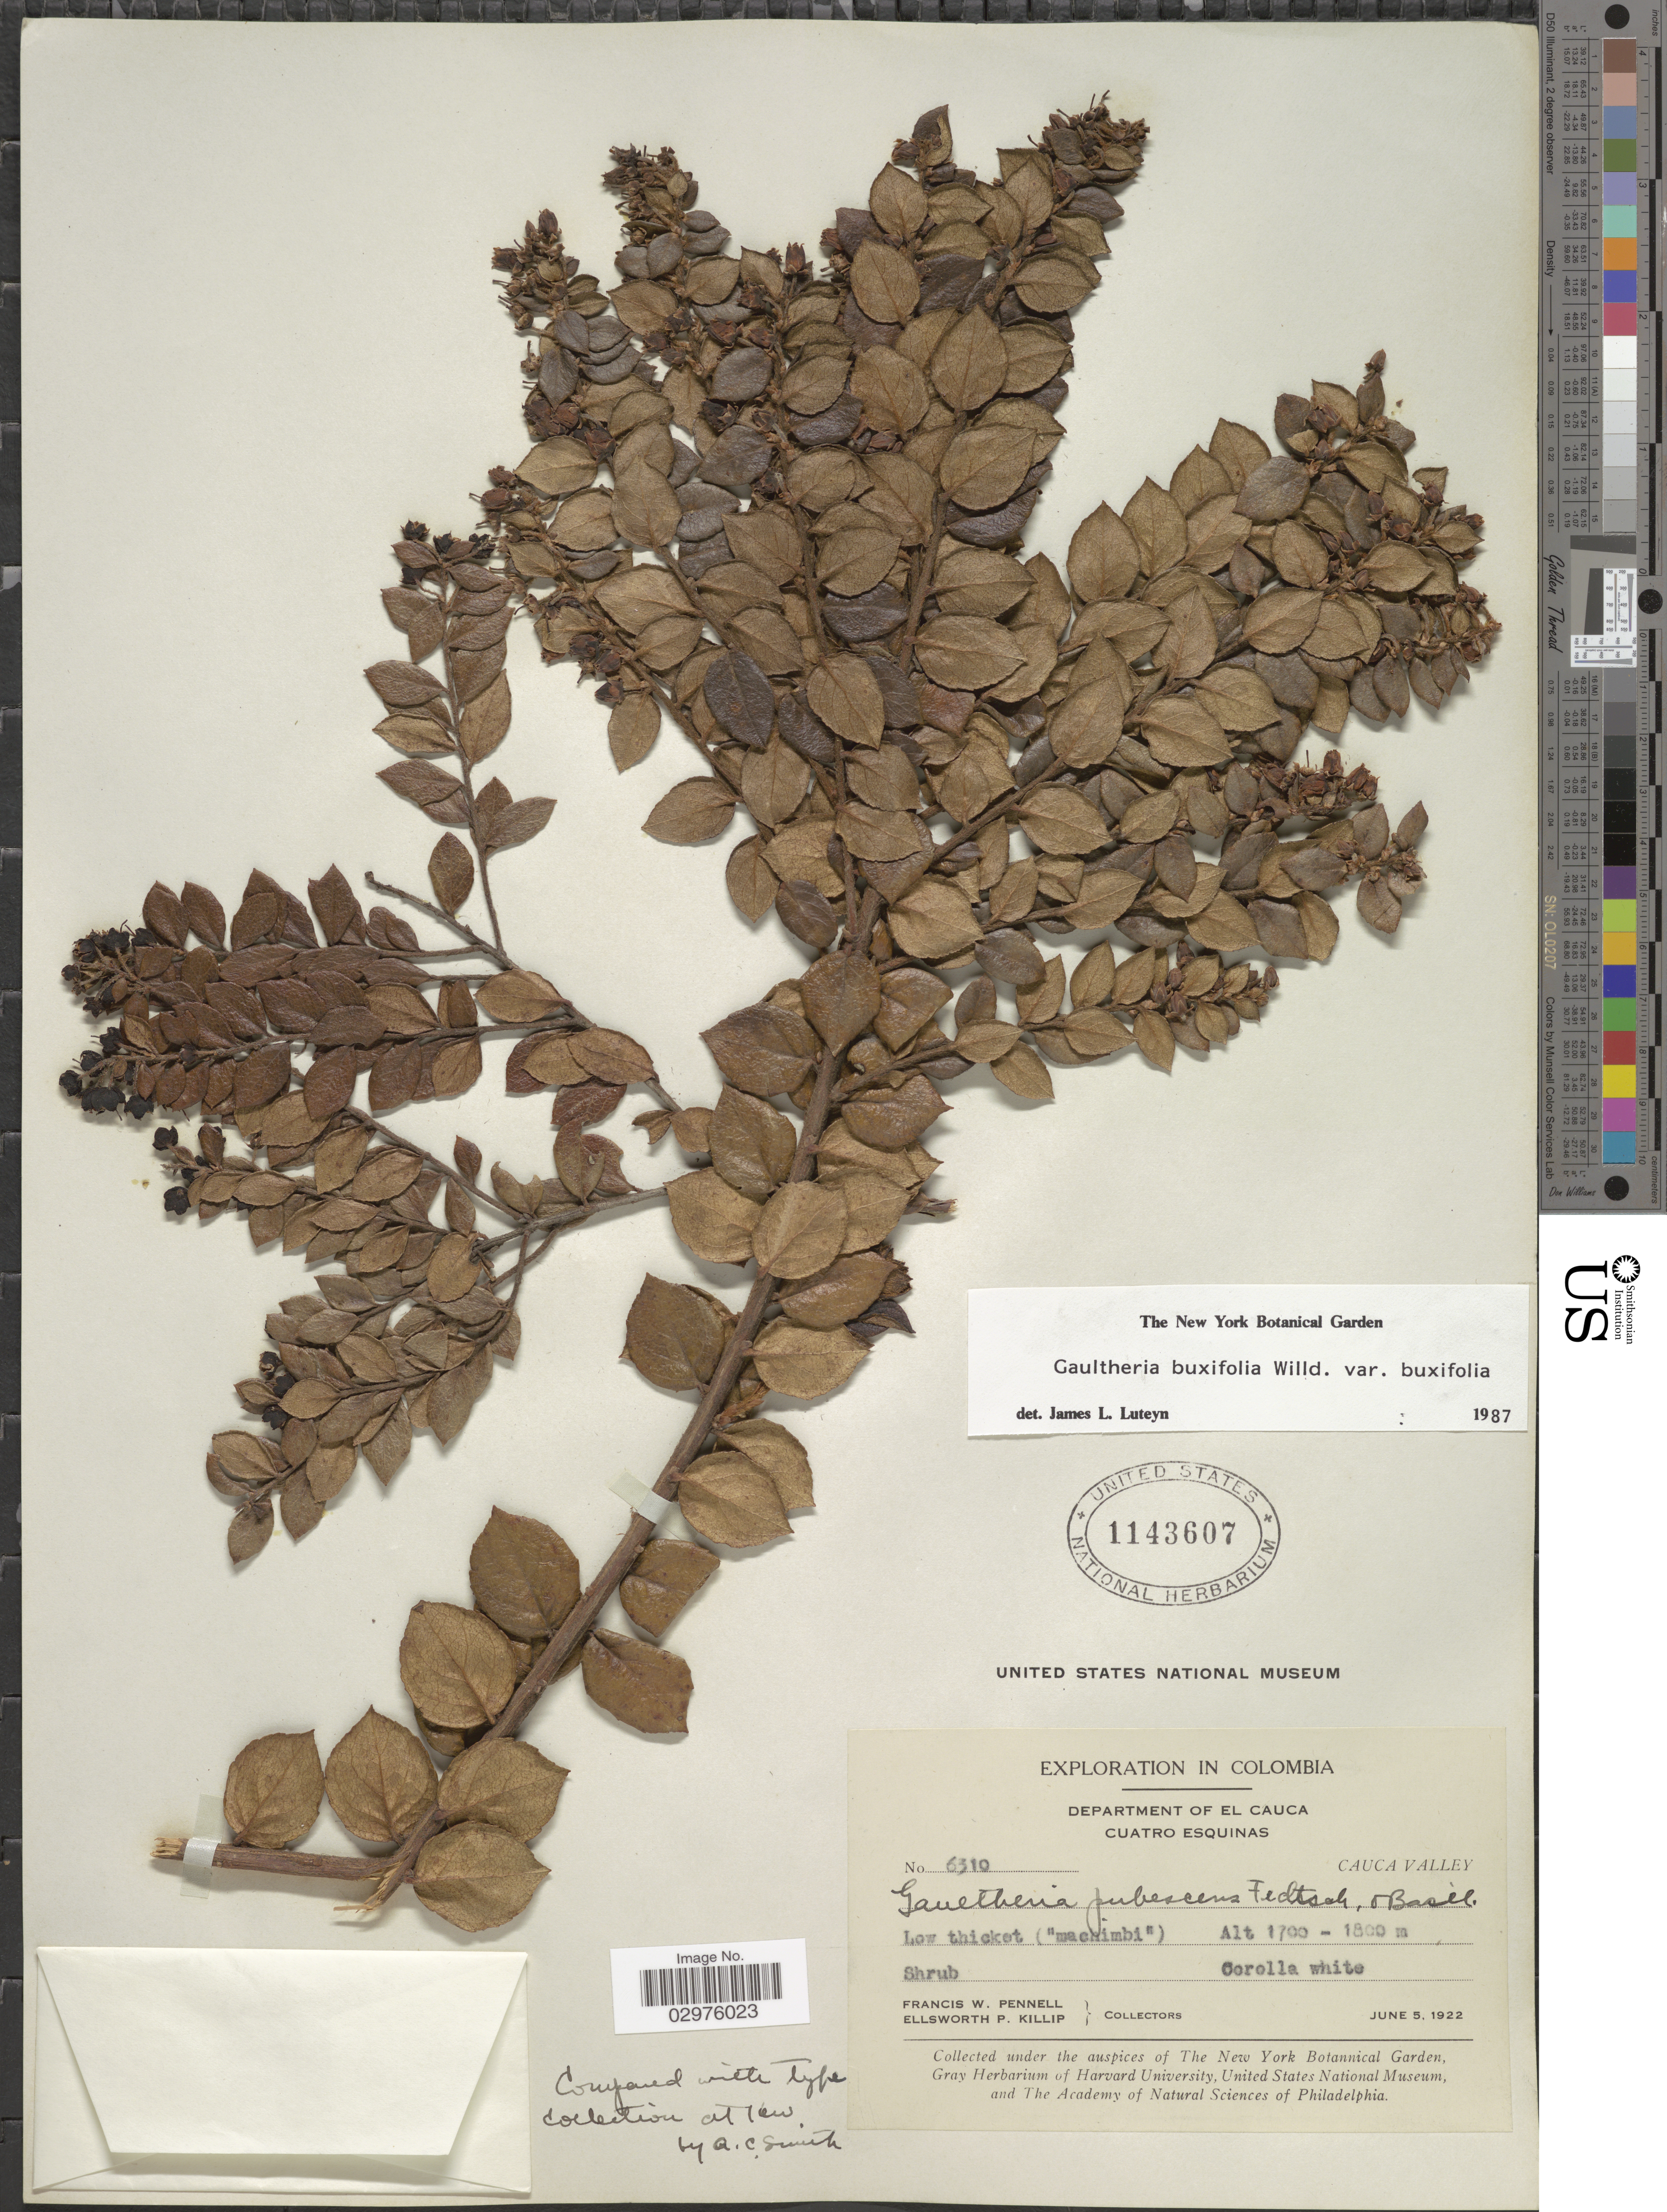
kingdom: Plantae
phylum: Tracheophyta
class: Magnoliopsida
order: Ericales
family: Ericaceae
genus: Gaultheria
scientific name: Gaultheria buxifolia var. buxifolia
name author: Willd.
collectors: F. W. Pennell & E. P. Killip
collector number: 6310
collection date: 1922-06-05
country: Colombia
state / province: Cauca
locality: Department of El Cauca. Cuatro Esquinas. Cauca Valley.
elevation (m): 1700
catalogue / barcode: US 1143607